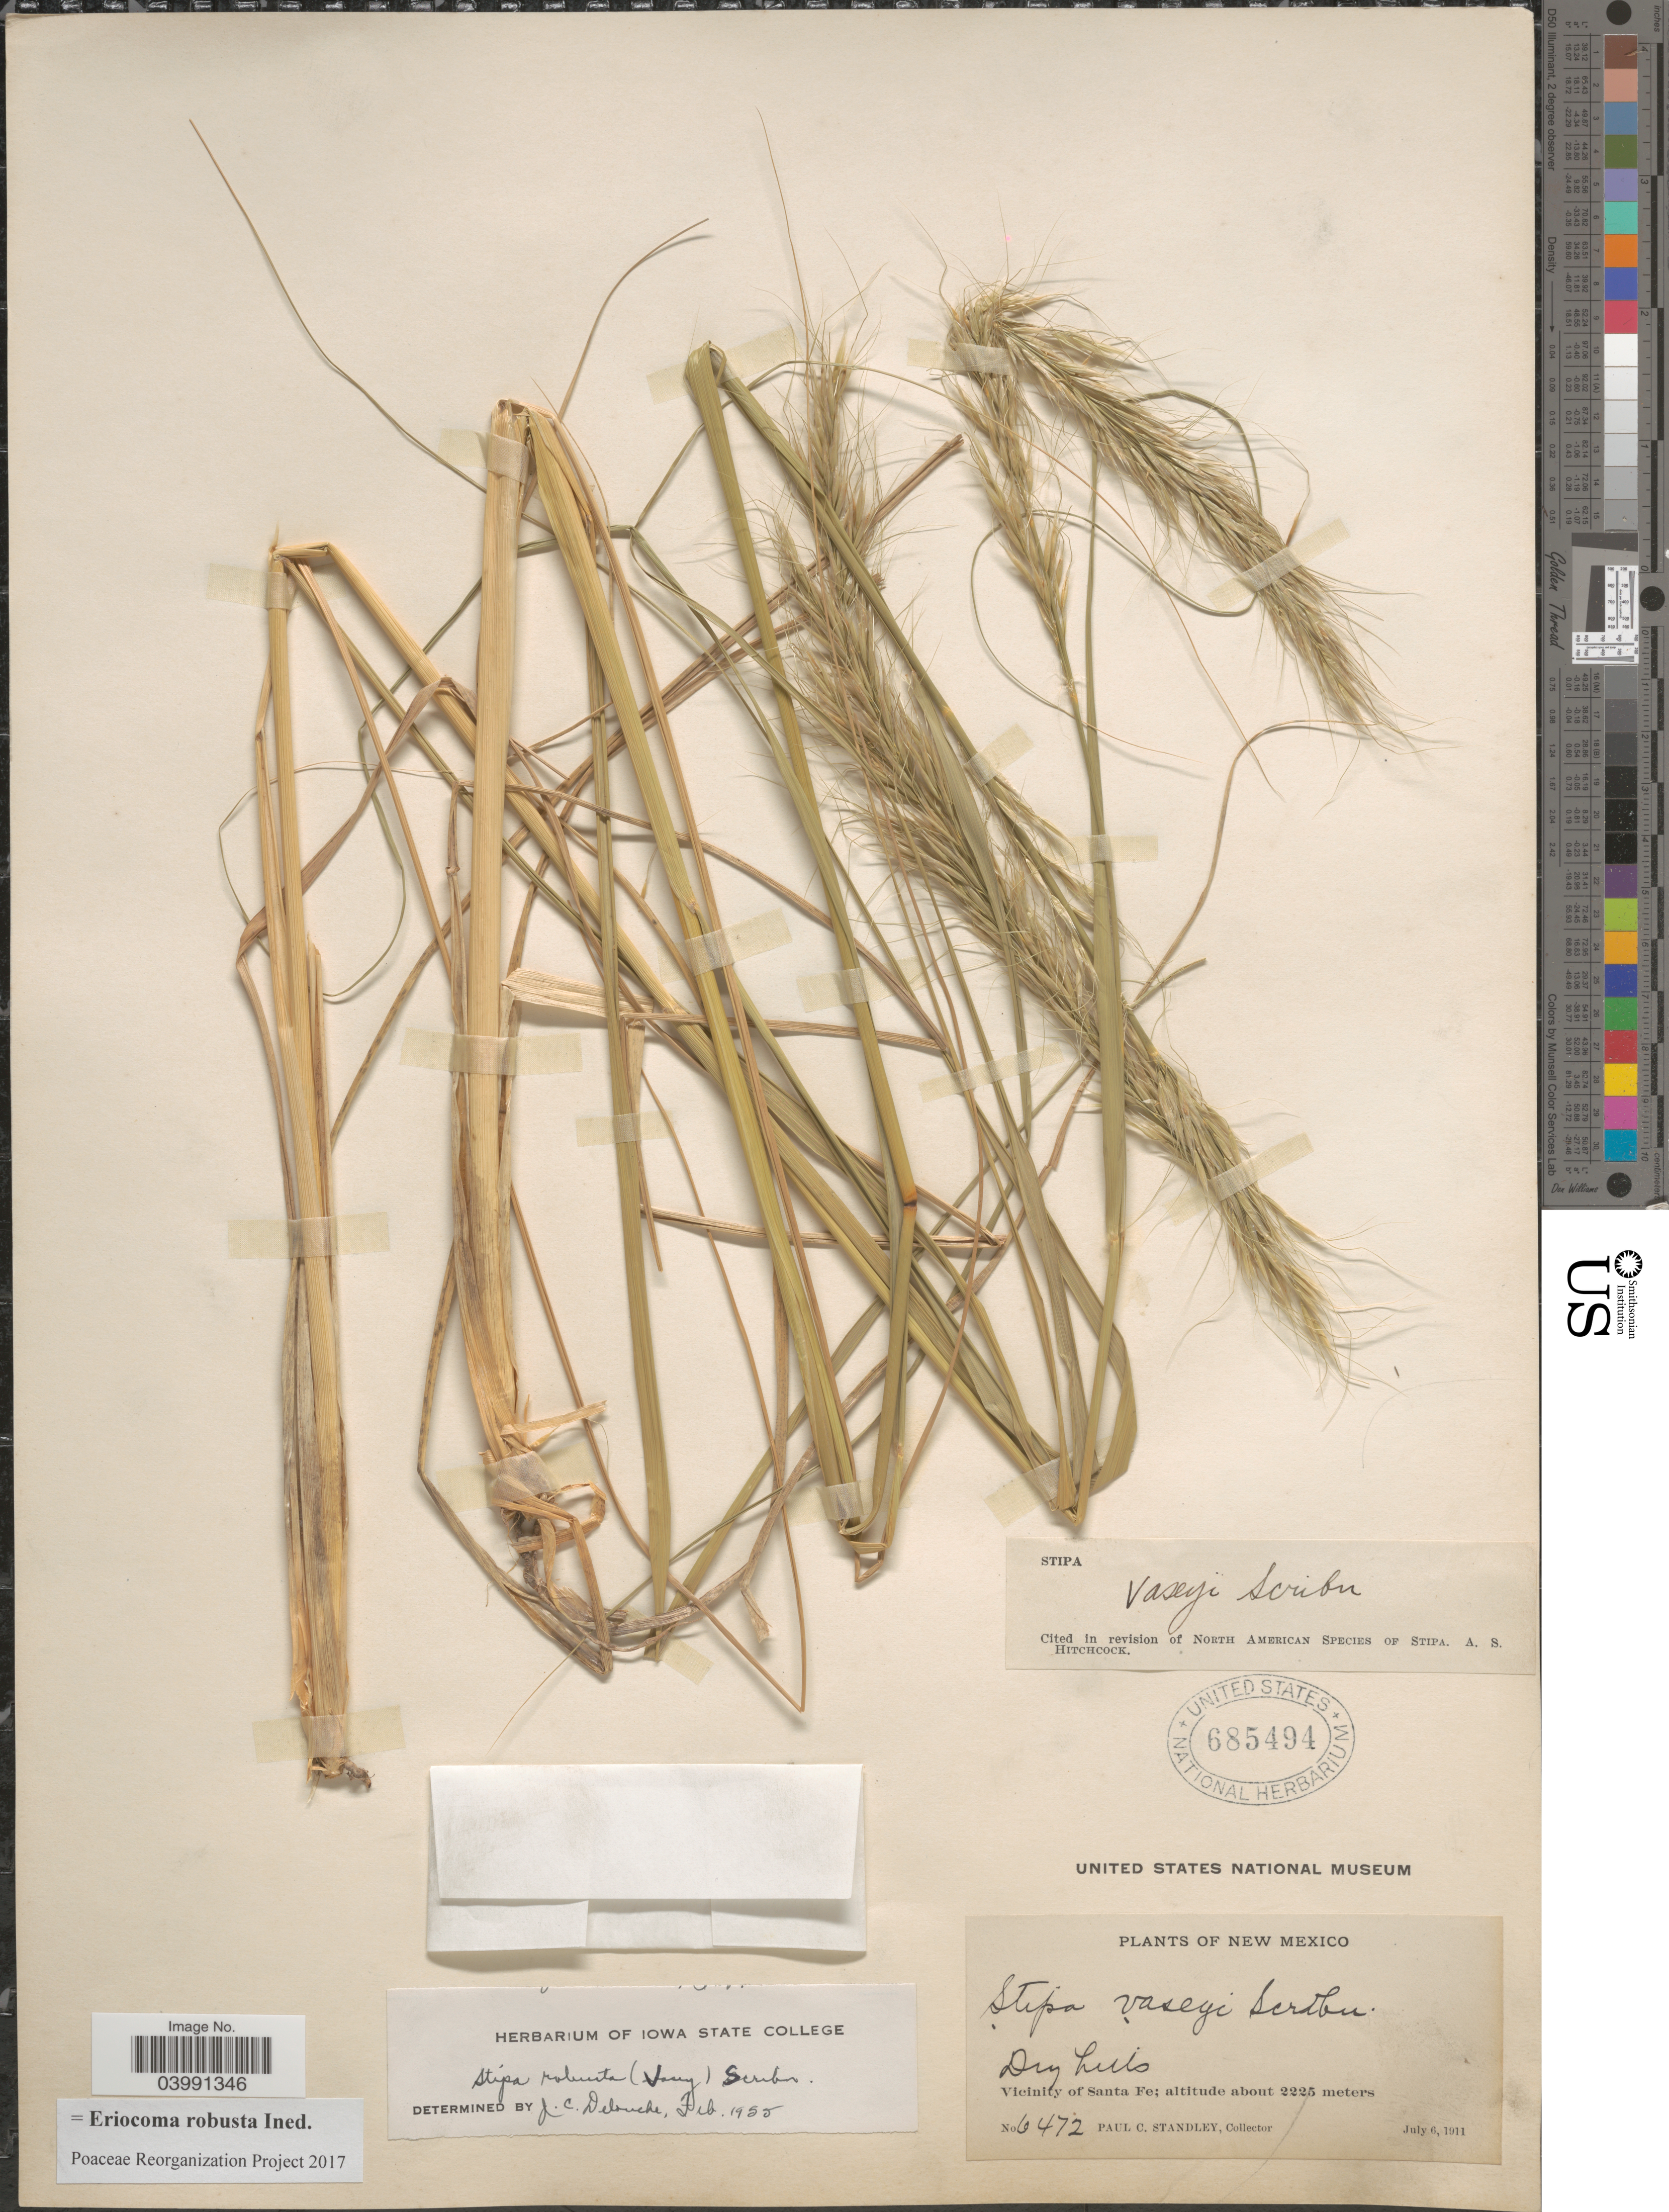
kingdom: Plantae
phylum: Tracheophyta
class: Liliopsida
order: Poales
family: Poaceae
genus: Eriocoma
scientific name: Eriocoma robusta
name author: (Vasey) Romasch.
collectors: P. C. Standley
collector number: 6472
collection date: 1911-07-06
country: United States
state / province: New Mexico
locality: Vicinity of Santa Fe.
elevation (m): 2225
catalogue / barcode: US 685494